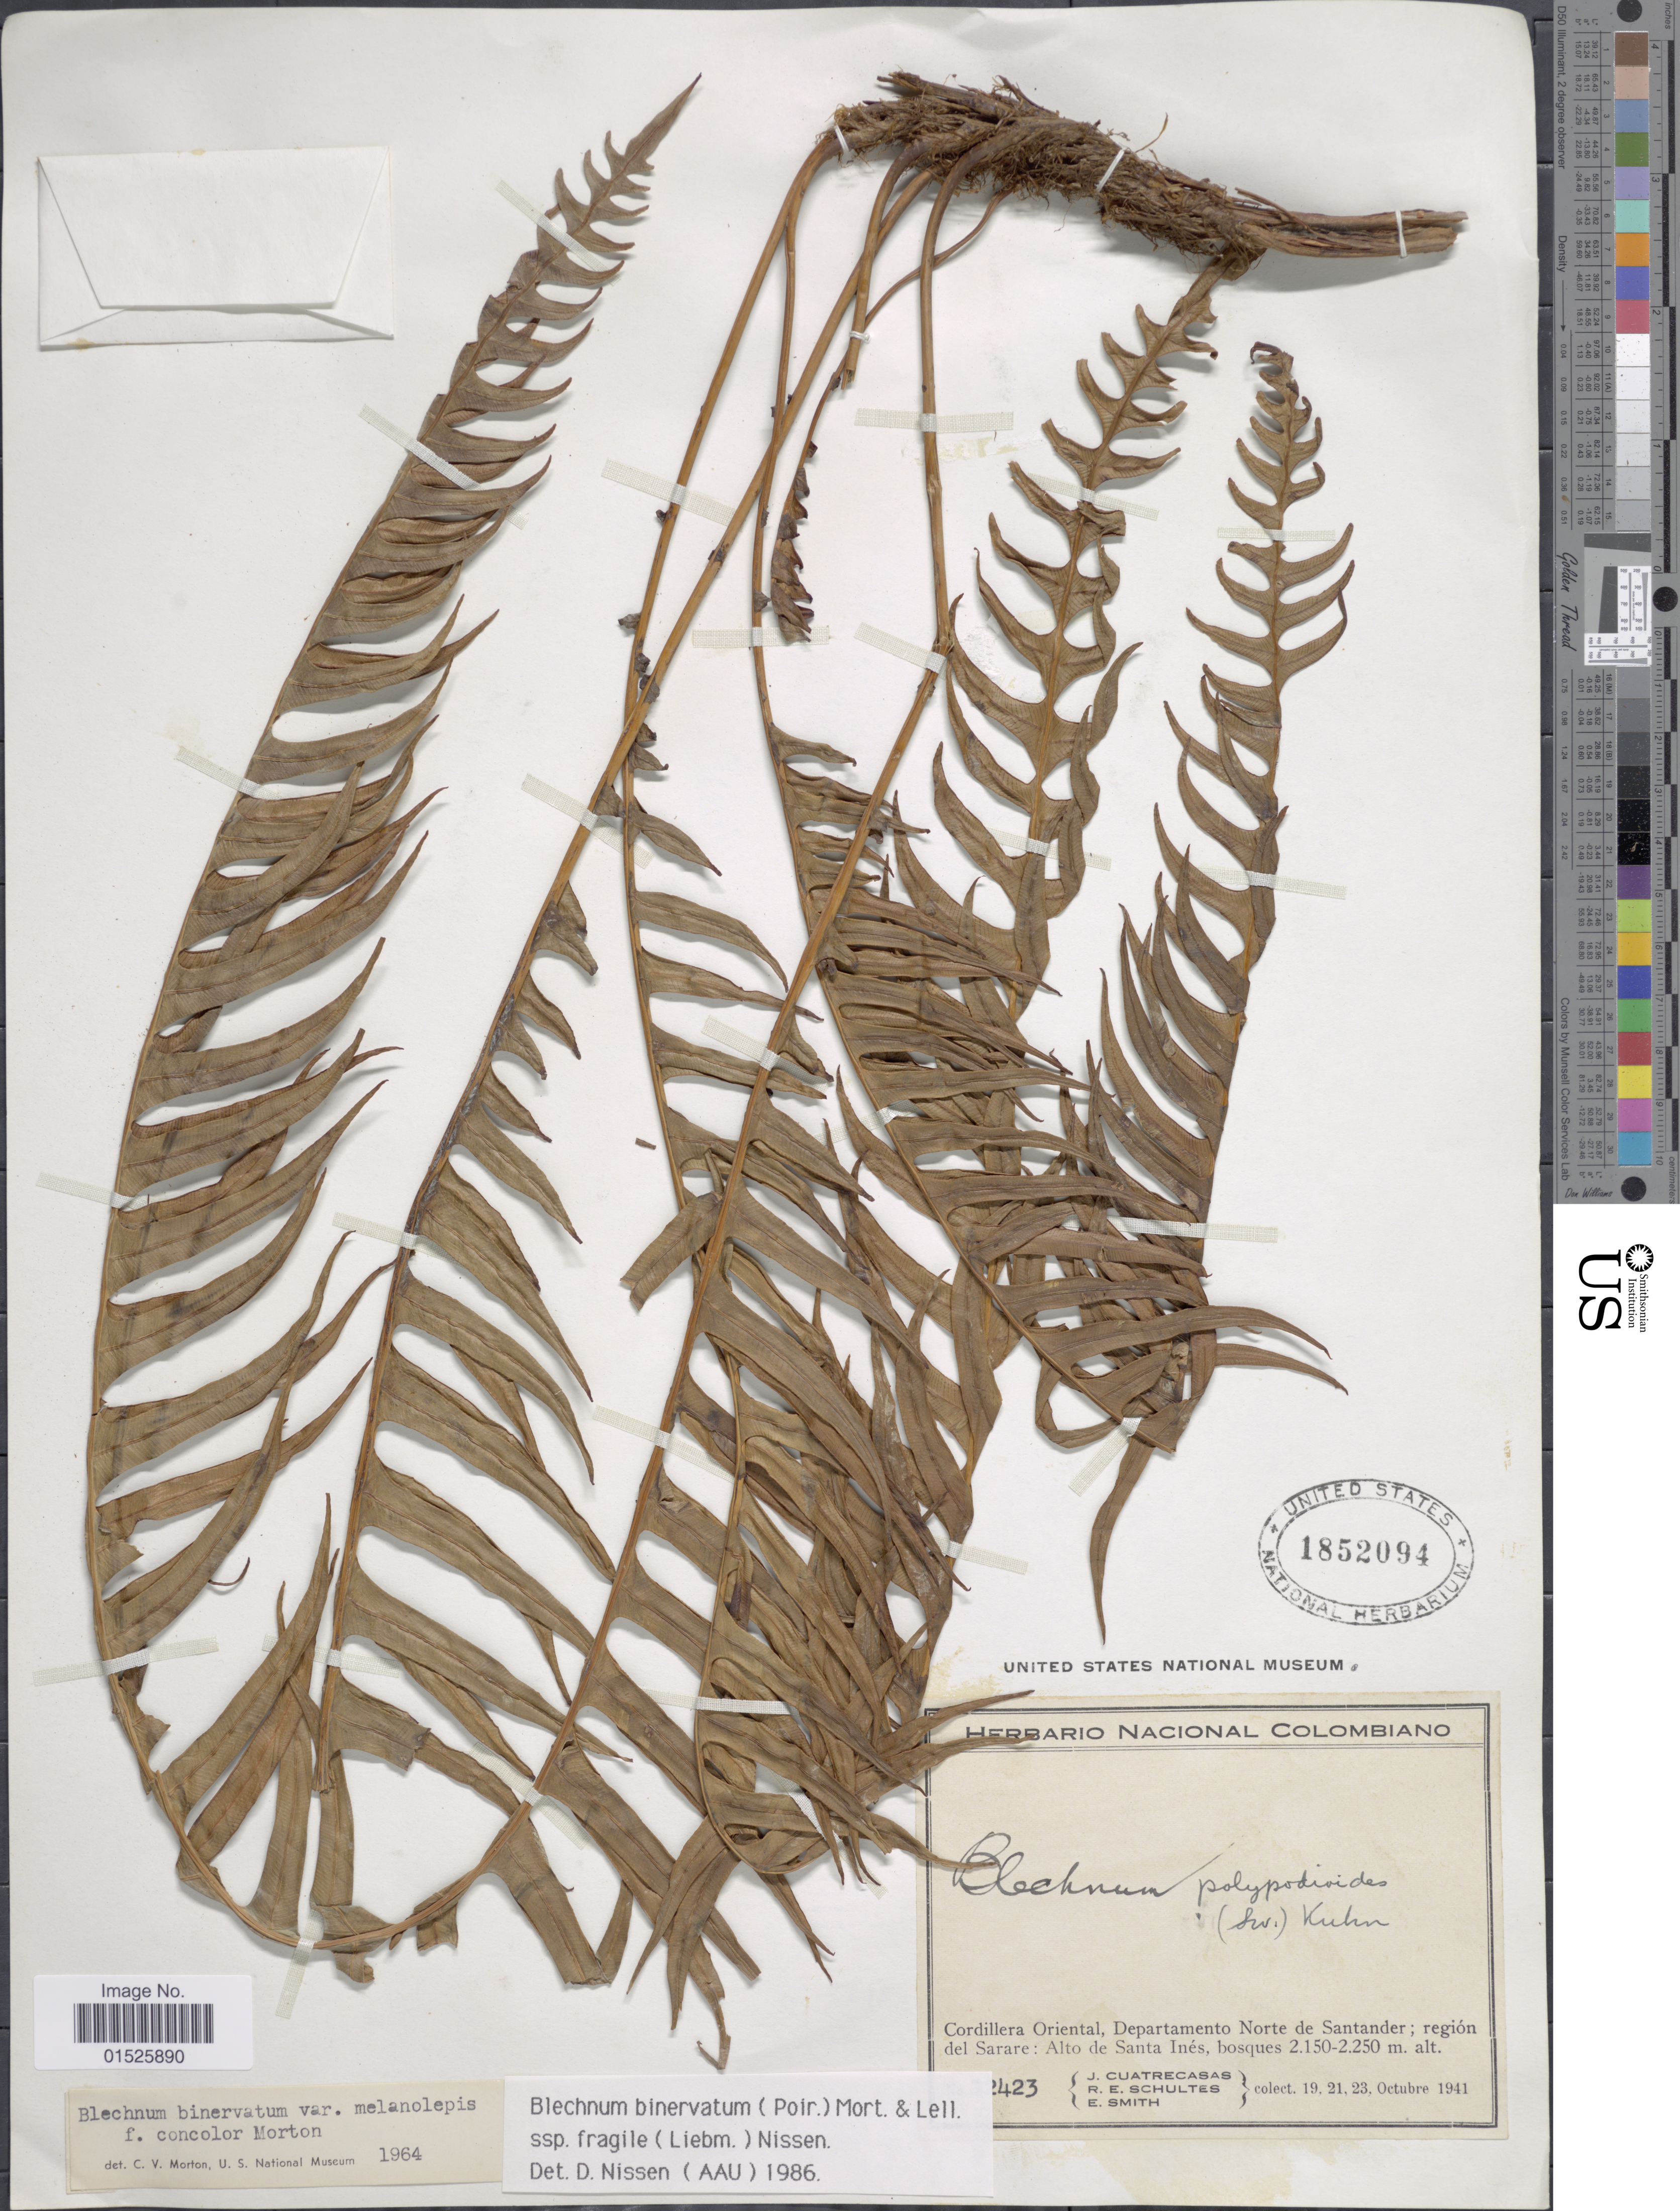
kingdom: Plantae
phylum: Tracheophyta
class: Polypodiopsida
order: Polypodiales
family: Blechnaceae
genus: Blechnum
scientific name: Blechnum fragile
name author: (Liebm.) C.V. Morton & Lellinger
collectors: J. Cuatrecasas, R. E. Schultes & C. E. Smith Jr.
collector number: !2423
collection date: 1941-10-19/1941-10-23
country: Colombia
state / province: Norte de Santander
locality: Cordillera Oriental; región del Sarare: Alto de Santa Inés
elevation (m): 2150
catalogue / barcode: US 1852094